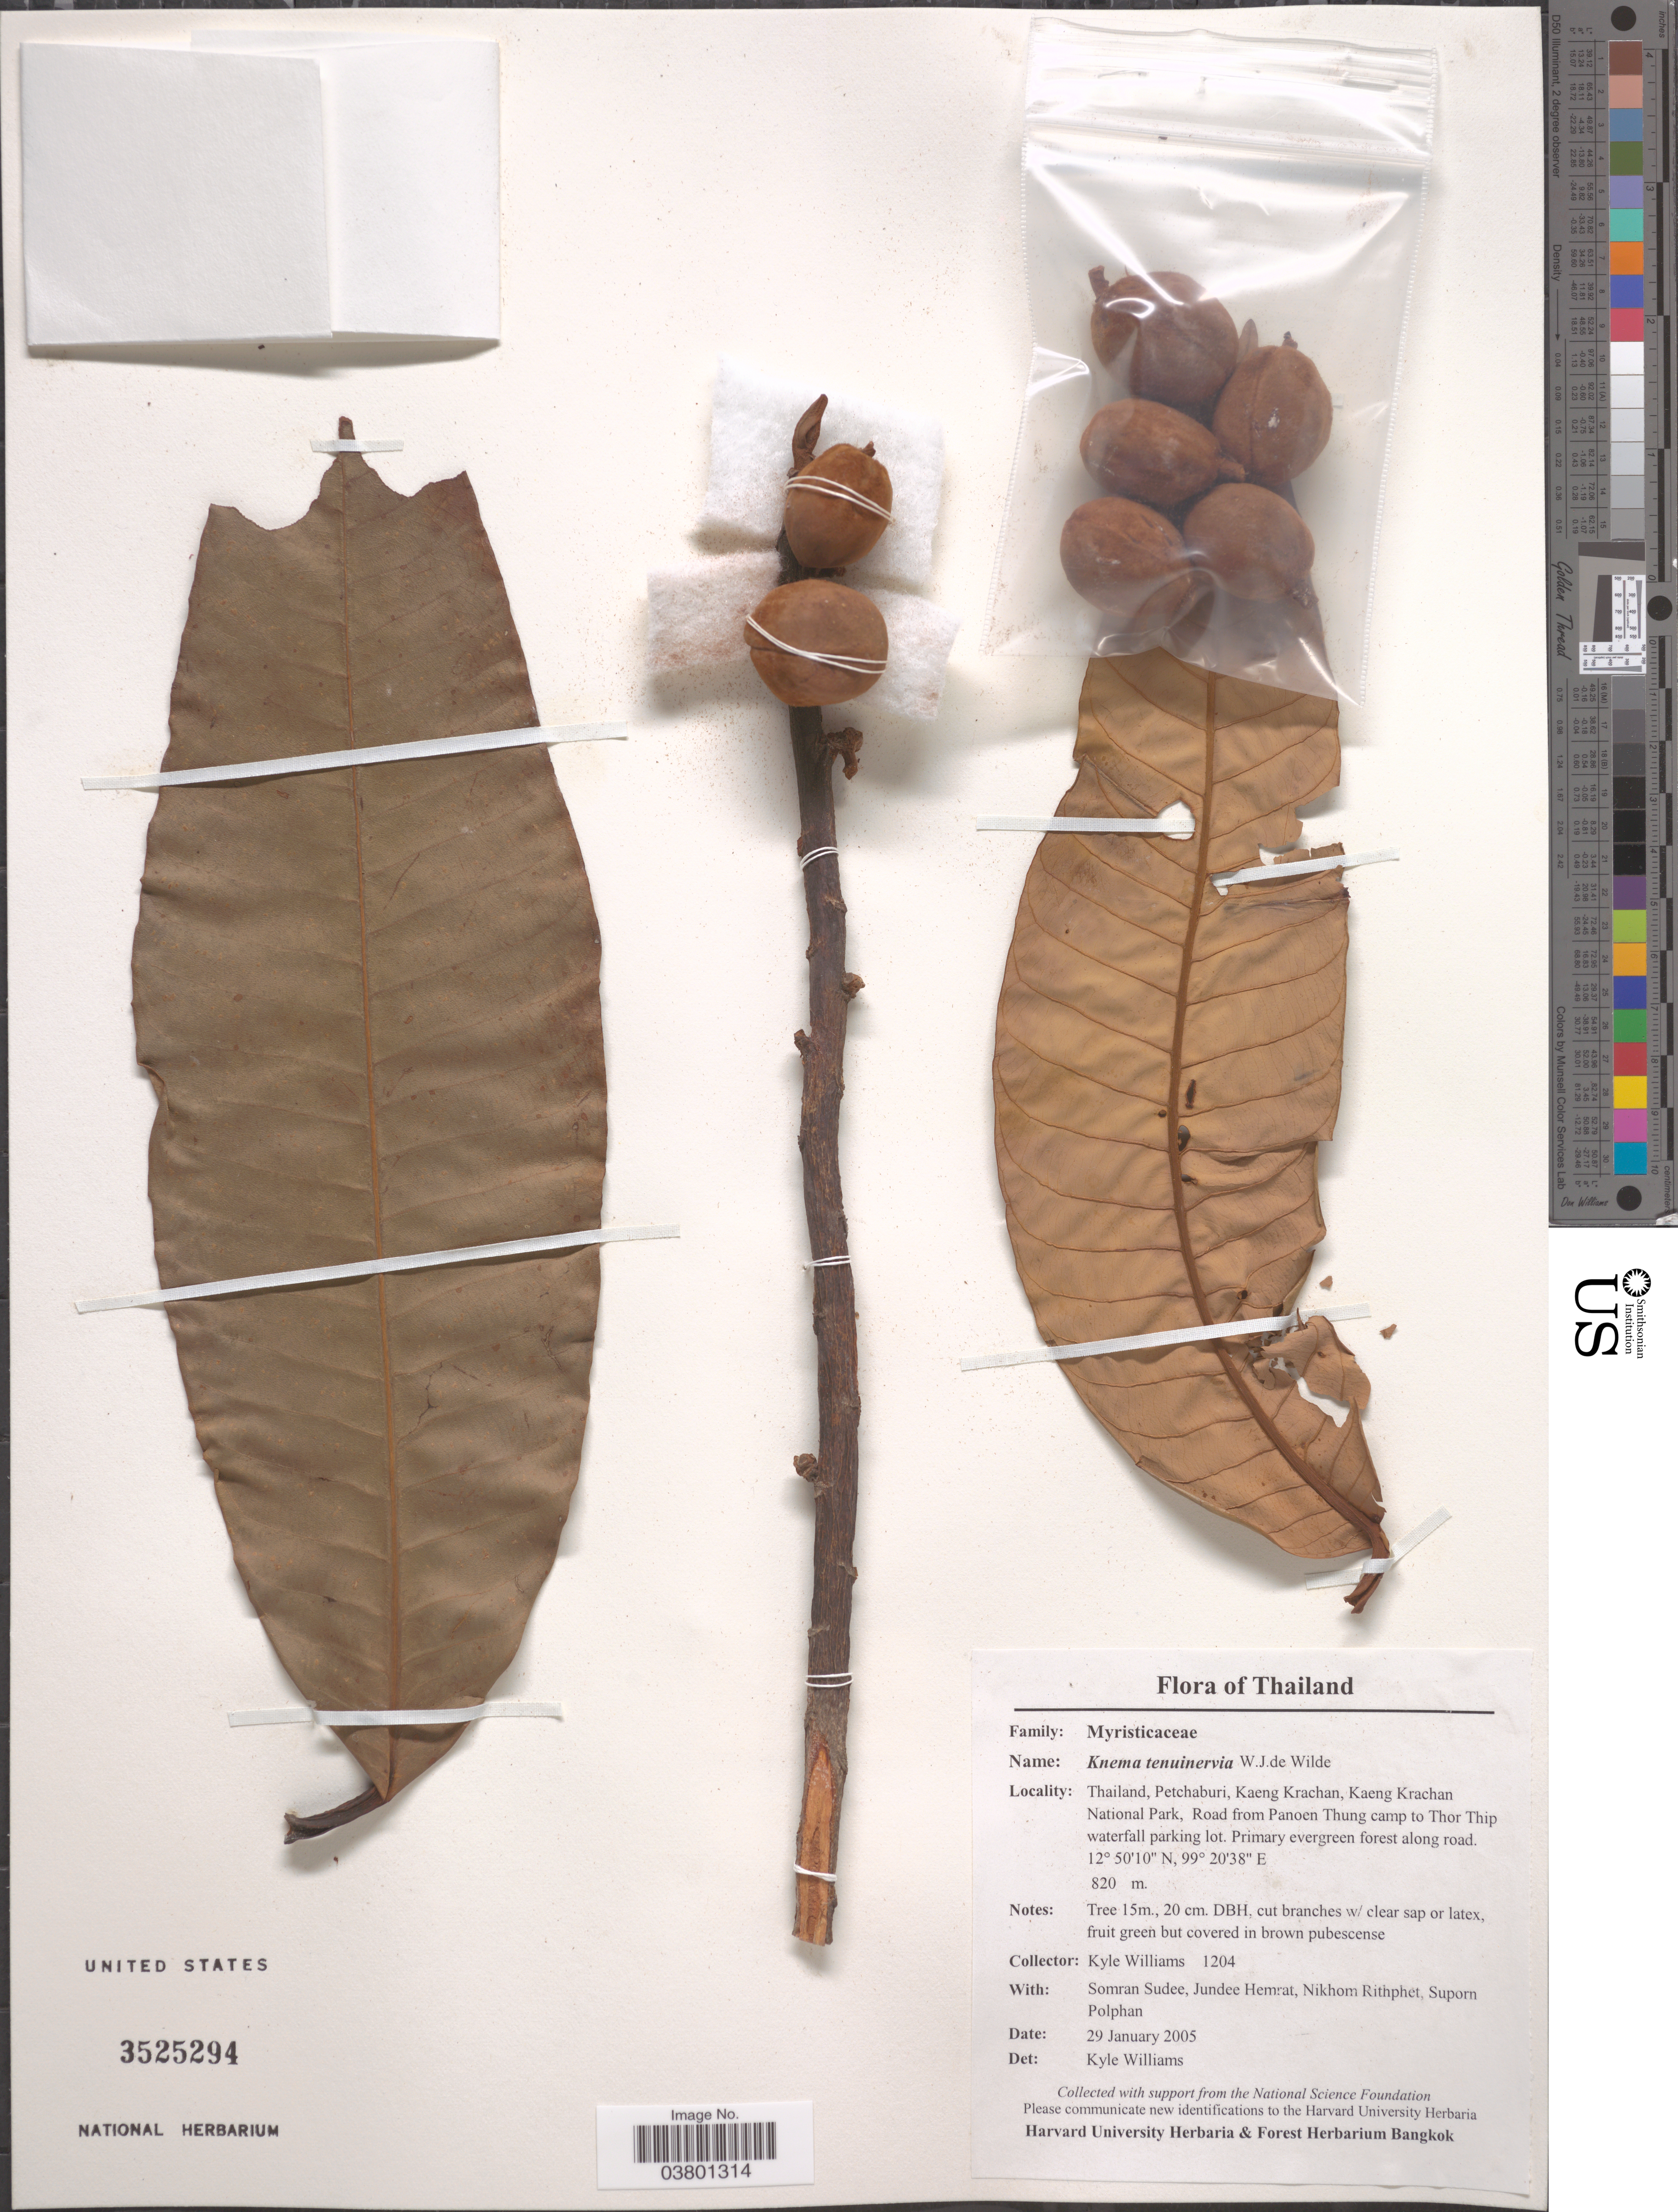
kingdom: Plantae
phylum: Tracheophyta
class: Magnoliopsida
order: Magnoliales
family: Myristicaceae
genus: Knema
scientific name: Knema tenuinervia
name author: W.J. de Wilde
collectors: K. J. Williams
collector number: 1204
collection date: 2005-01-29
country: Thailand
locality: Petchaburi, Kaeng Krachan, Kaeng Krachan National Park, Road from Panoen Thung camp to Thor Thip waterfall parking lot.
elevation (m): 820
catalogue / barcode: US 3525294